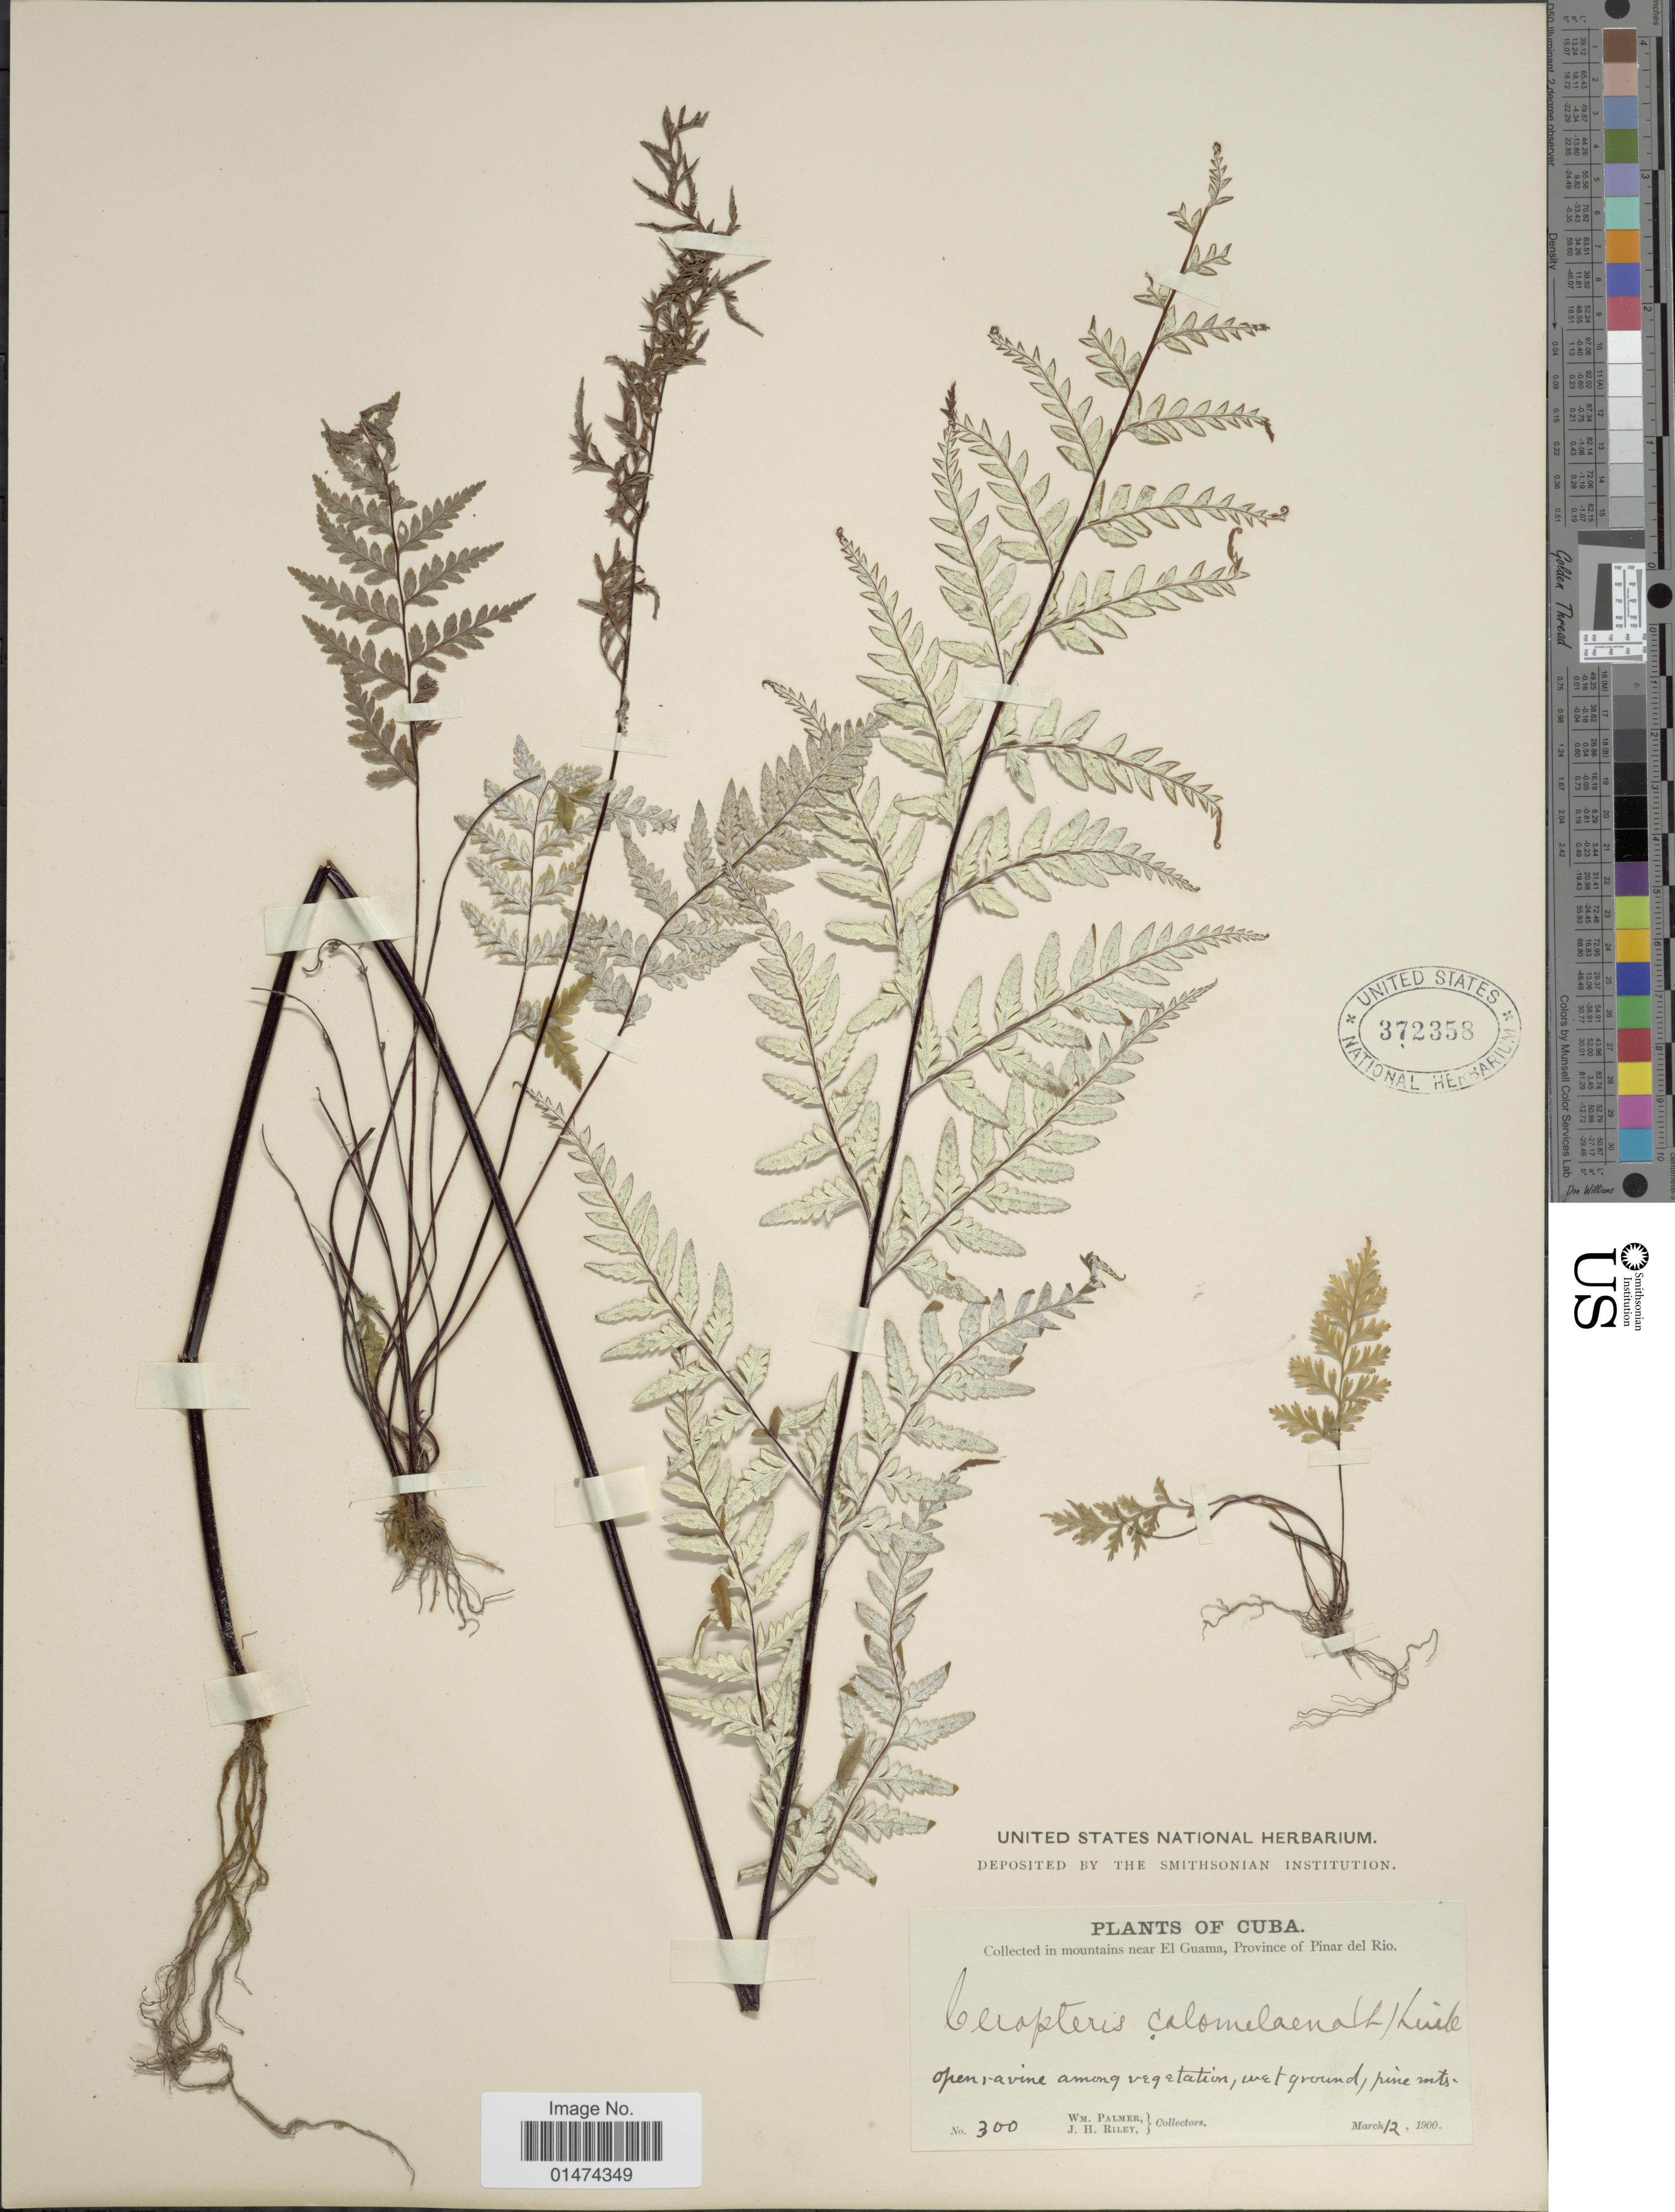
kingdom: Plantae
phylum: Tracheophyta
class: Polypodiopsida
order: Polypodiales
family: Pteridaceae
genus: Pityrogramma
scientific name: Pityrogramma calomelanos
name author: (L.) Link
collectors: W. Palmer & J. H. Riley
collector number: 300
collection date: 1900-03-12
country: Cuba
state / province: Pinar del Río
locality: Collected in mountains near El Guama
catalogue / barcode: US 372358